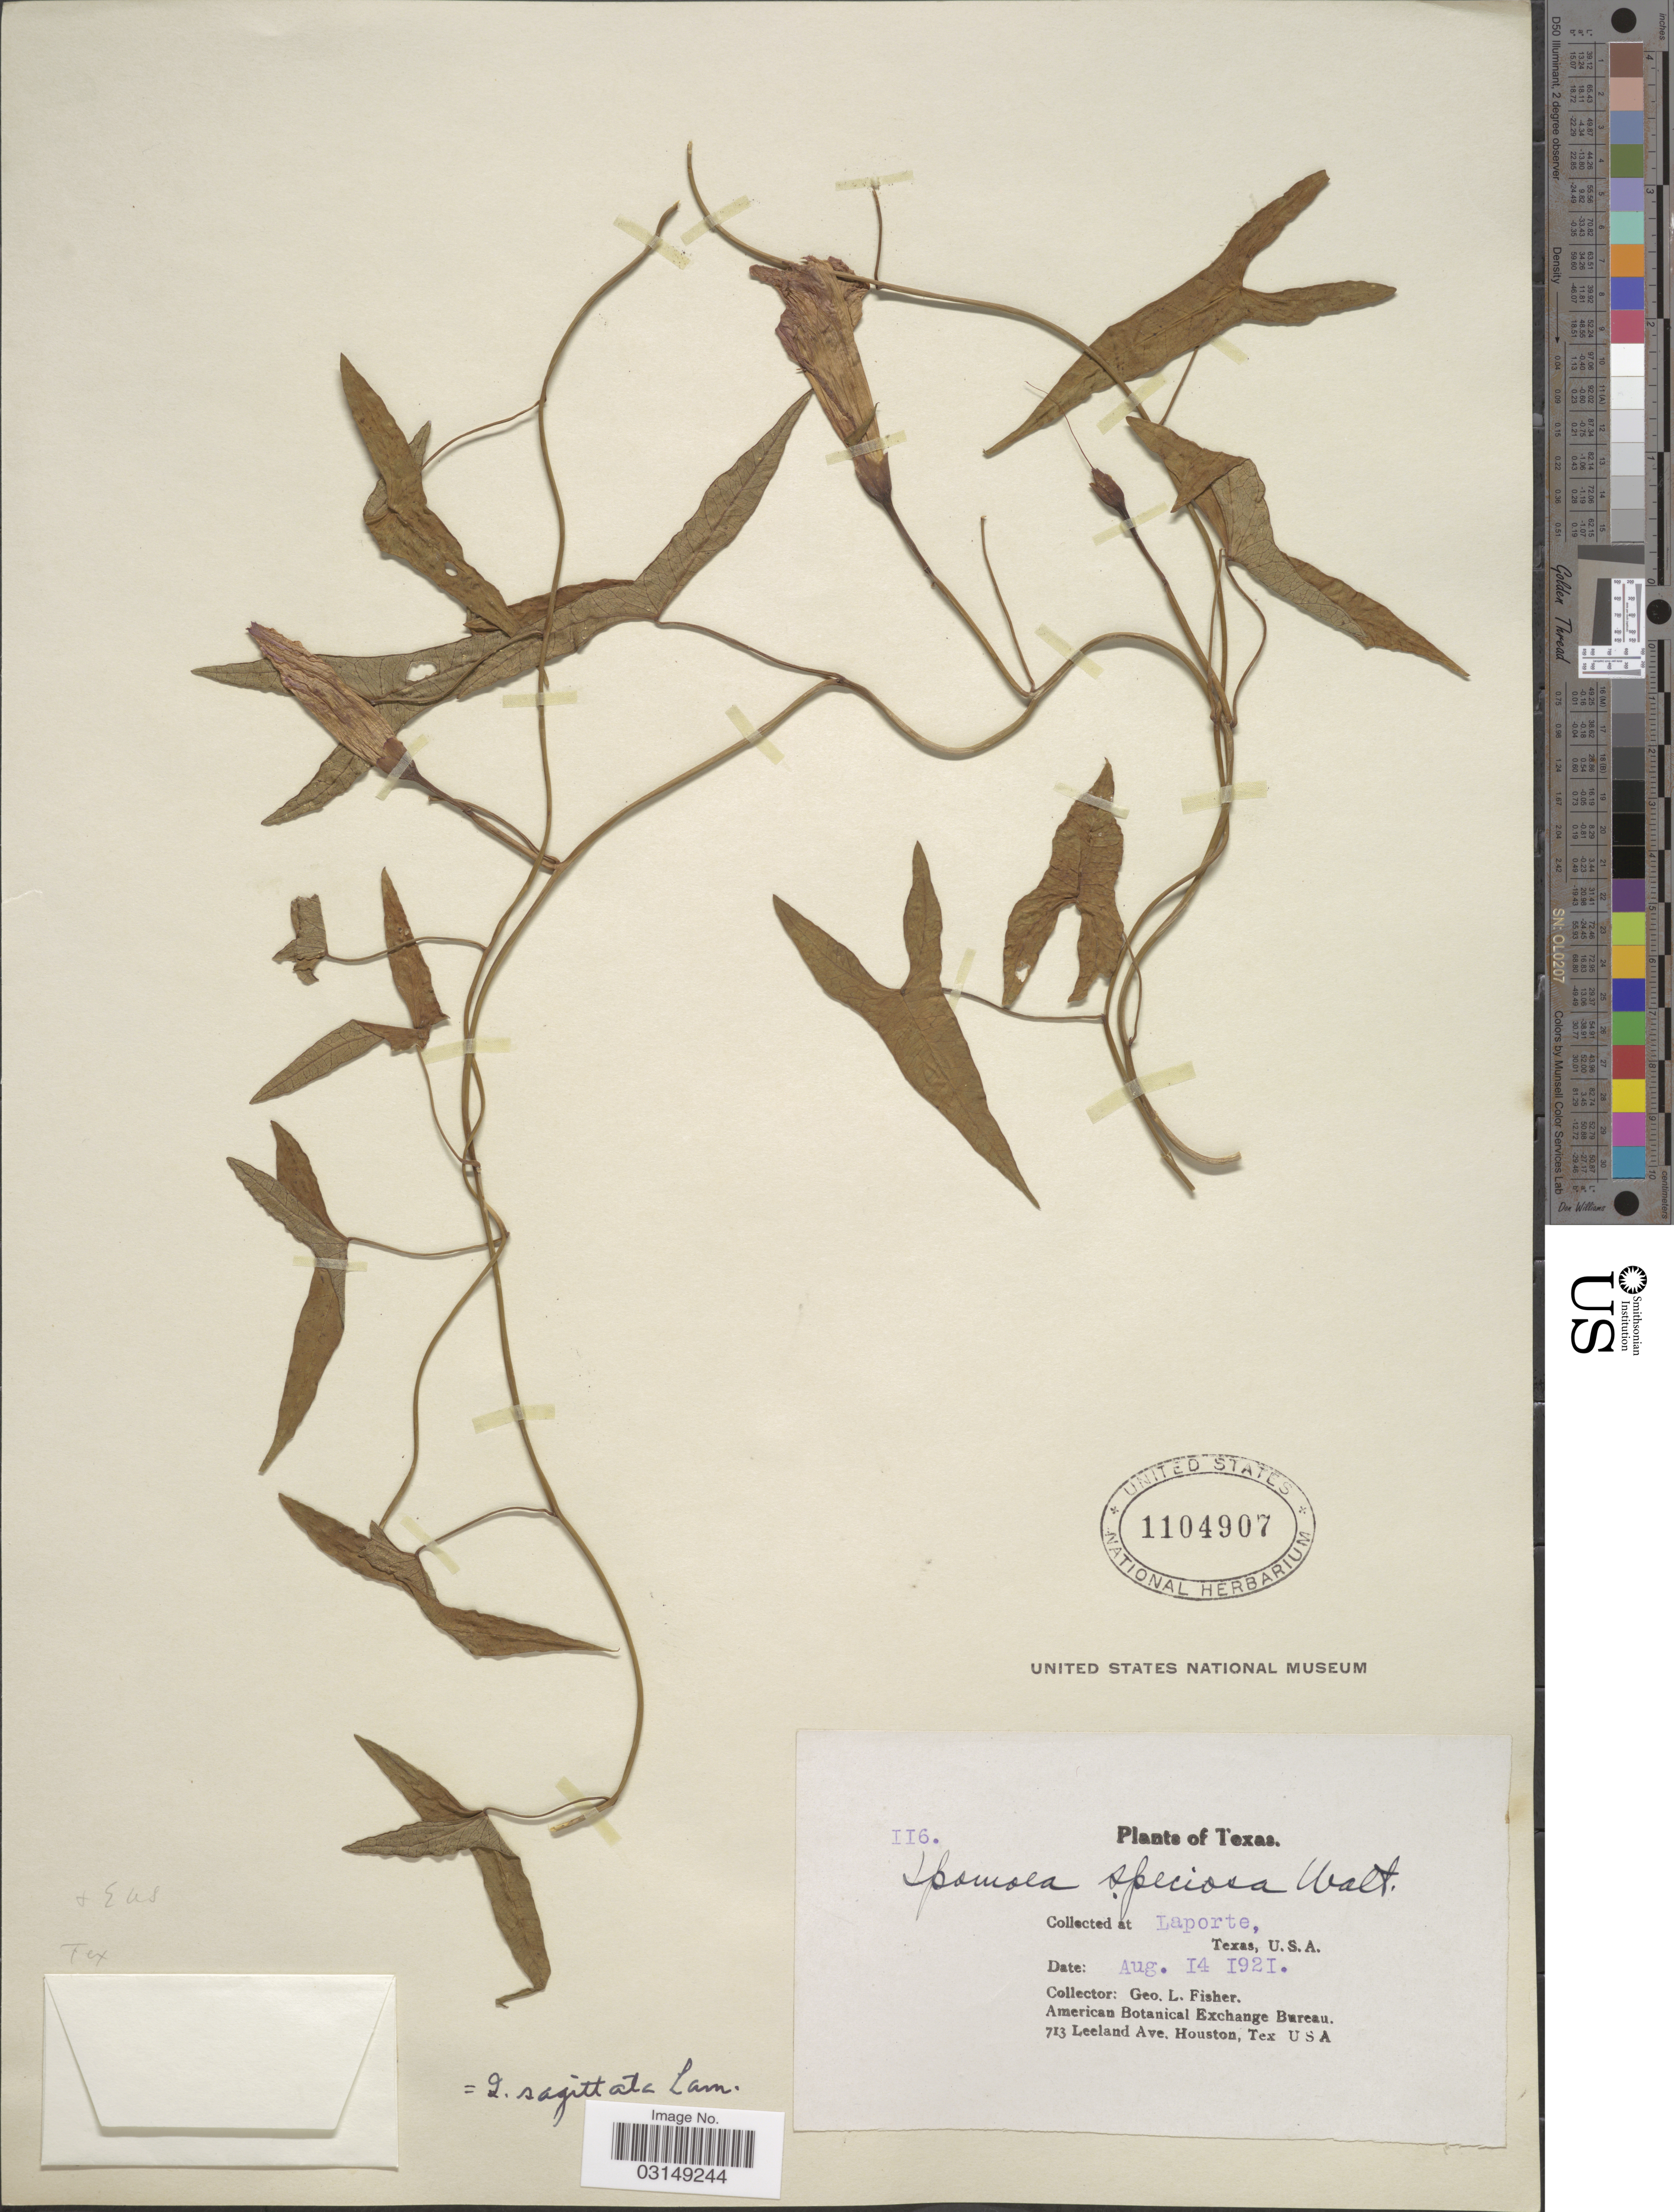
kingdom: Plantae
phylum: Tracheophyta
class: Magnoliopsida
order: Solanales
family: Convolvulaceae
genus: Ipomoea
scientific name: Ipomoea sagittata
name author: Poir.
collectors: G. L. Fisher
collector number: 116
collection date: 1921-08-14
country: United States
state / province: Texas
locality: Laporte, U.S.A.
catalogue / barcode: US 1104907